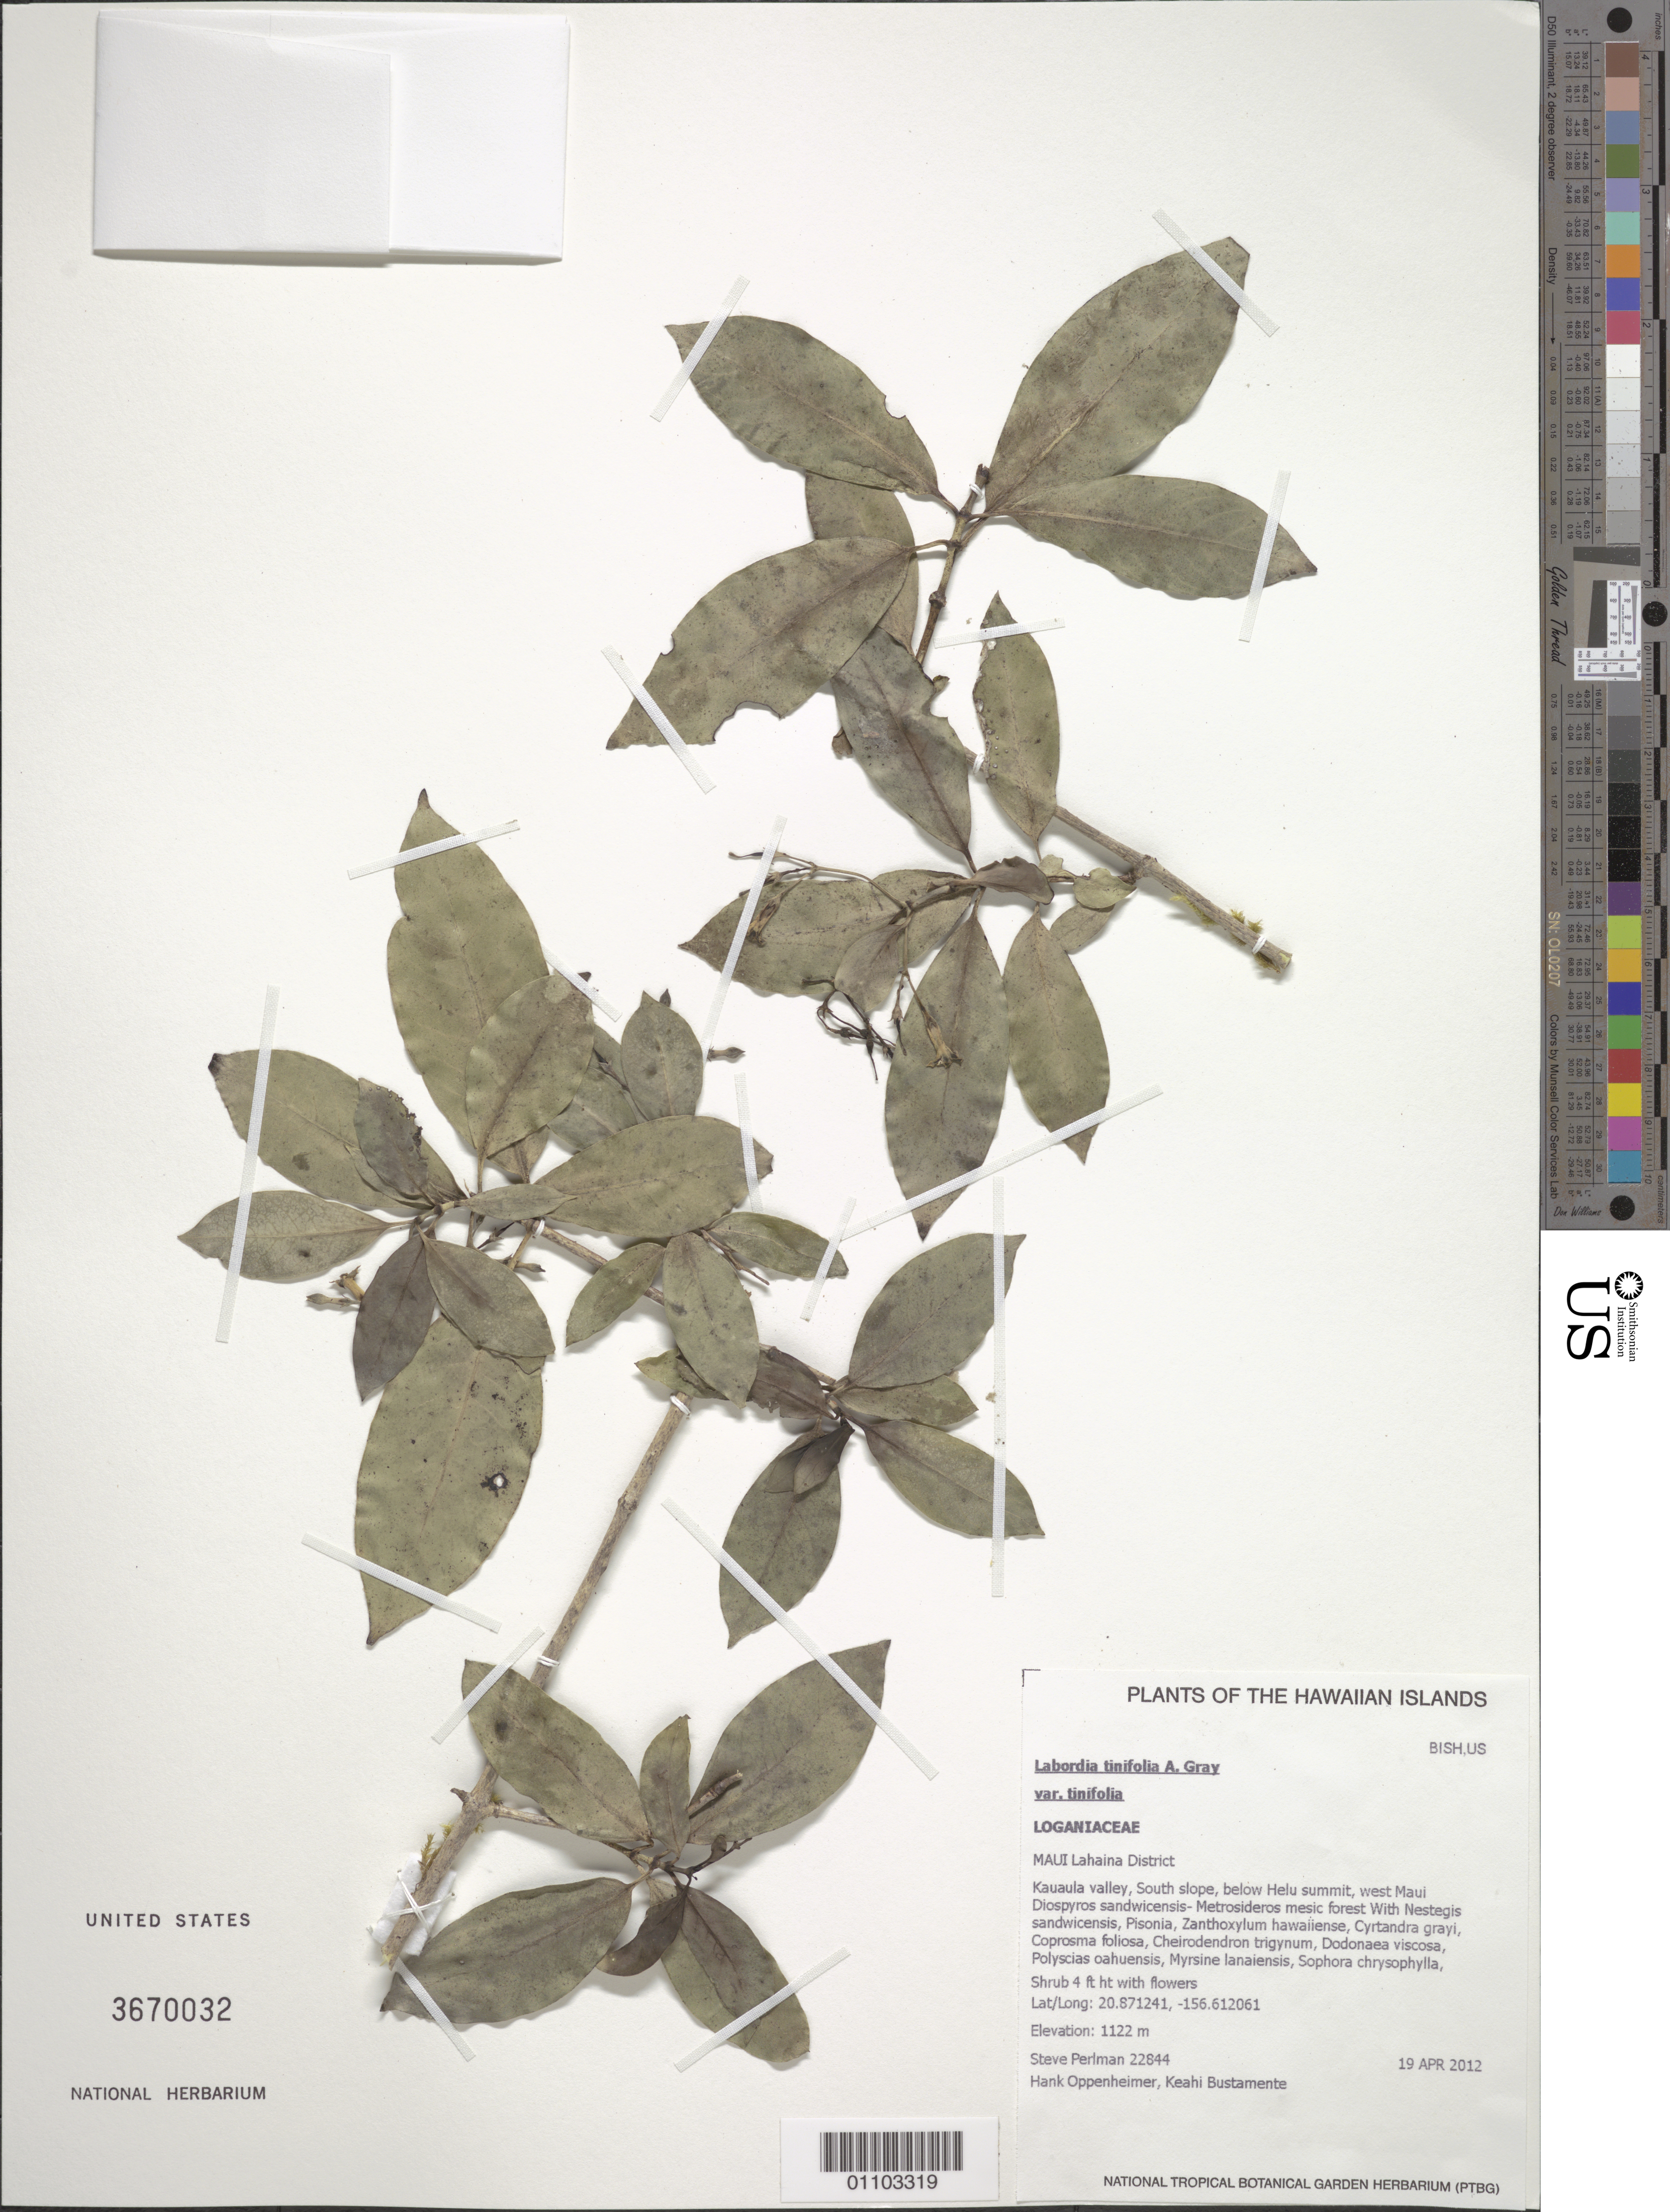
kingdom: Plantae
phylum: Tracheophyta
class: Magnoliopsida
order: Gentianales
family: Loganiaceae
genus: Geniostoma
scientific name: Geniostoma tinifolium var. tinifolium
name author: A. Gray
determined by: Wagner, W. L., (BOT), Smithsonian Institution - National Museum of Natural History (UNITED STATES)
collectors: S. P. Perlman, H. Oppenheimer & K. M. Bustamente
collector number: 22844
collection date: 2012-04-19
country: United States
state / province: Hawaii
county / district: Maui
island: Maui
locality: Maui, Lahaina Distreict. Kauaula valley, south slope, below Helu summit, west Maui.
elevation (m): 1122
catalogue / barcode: US 3670032